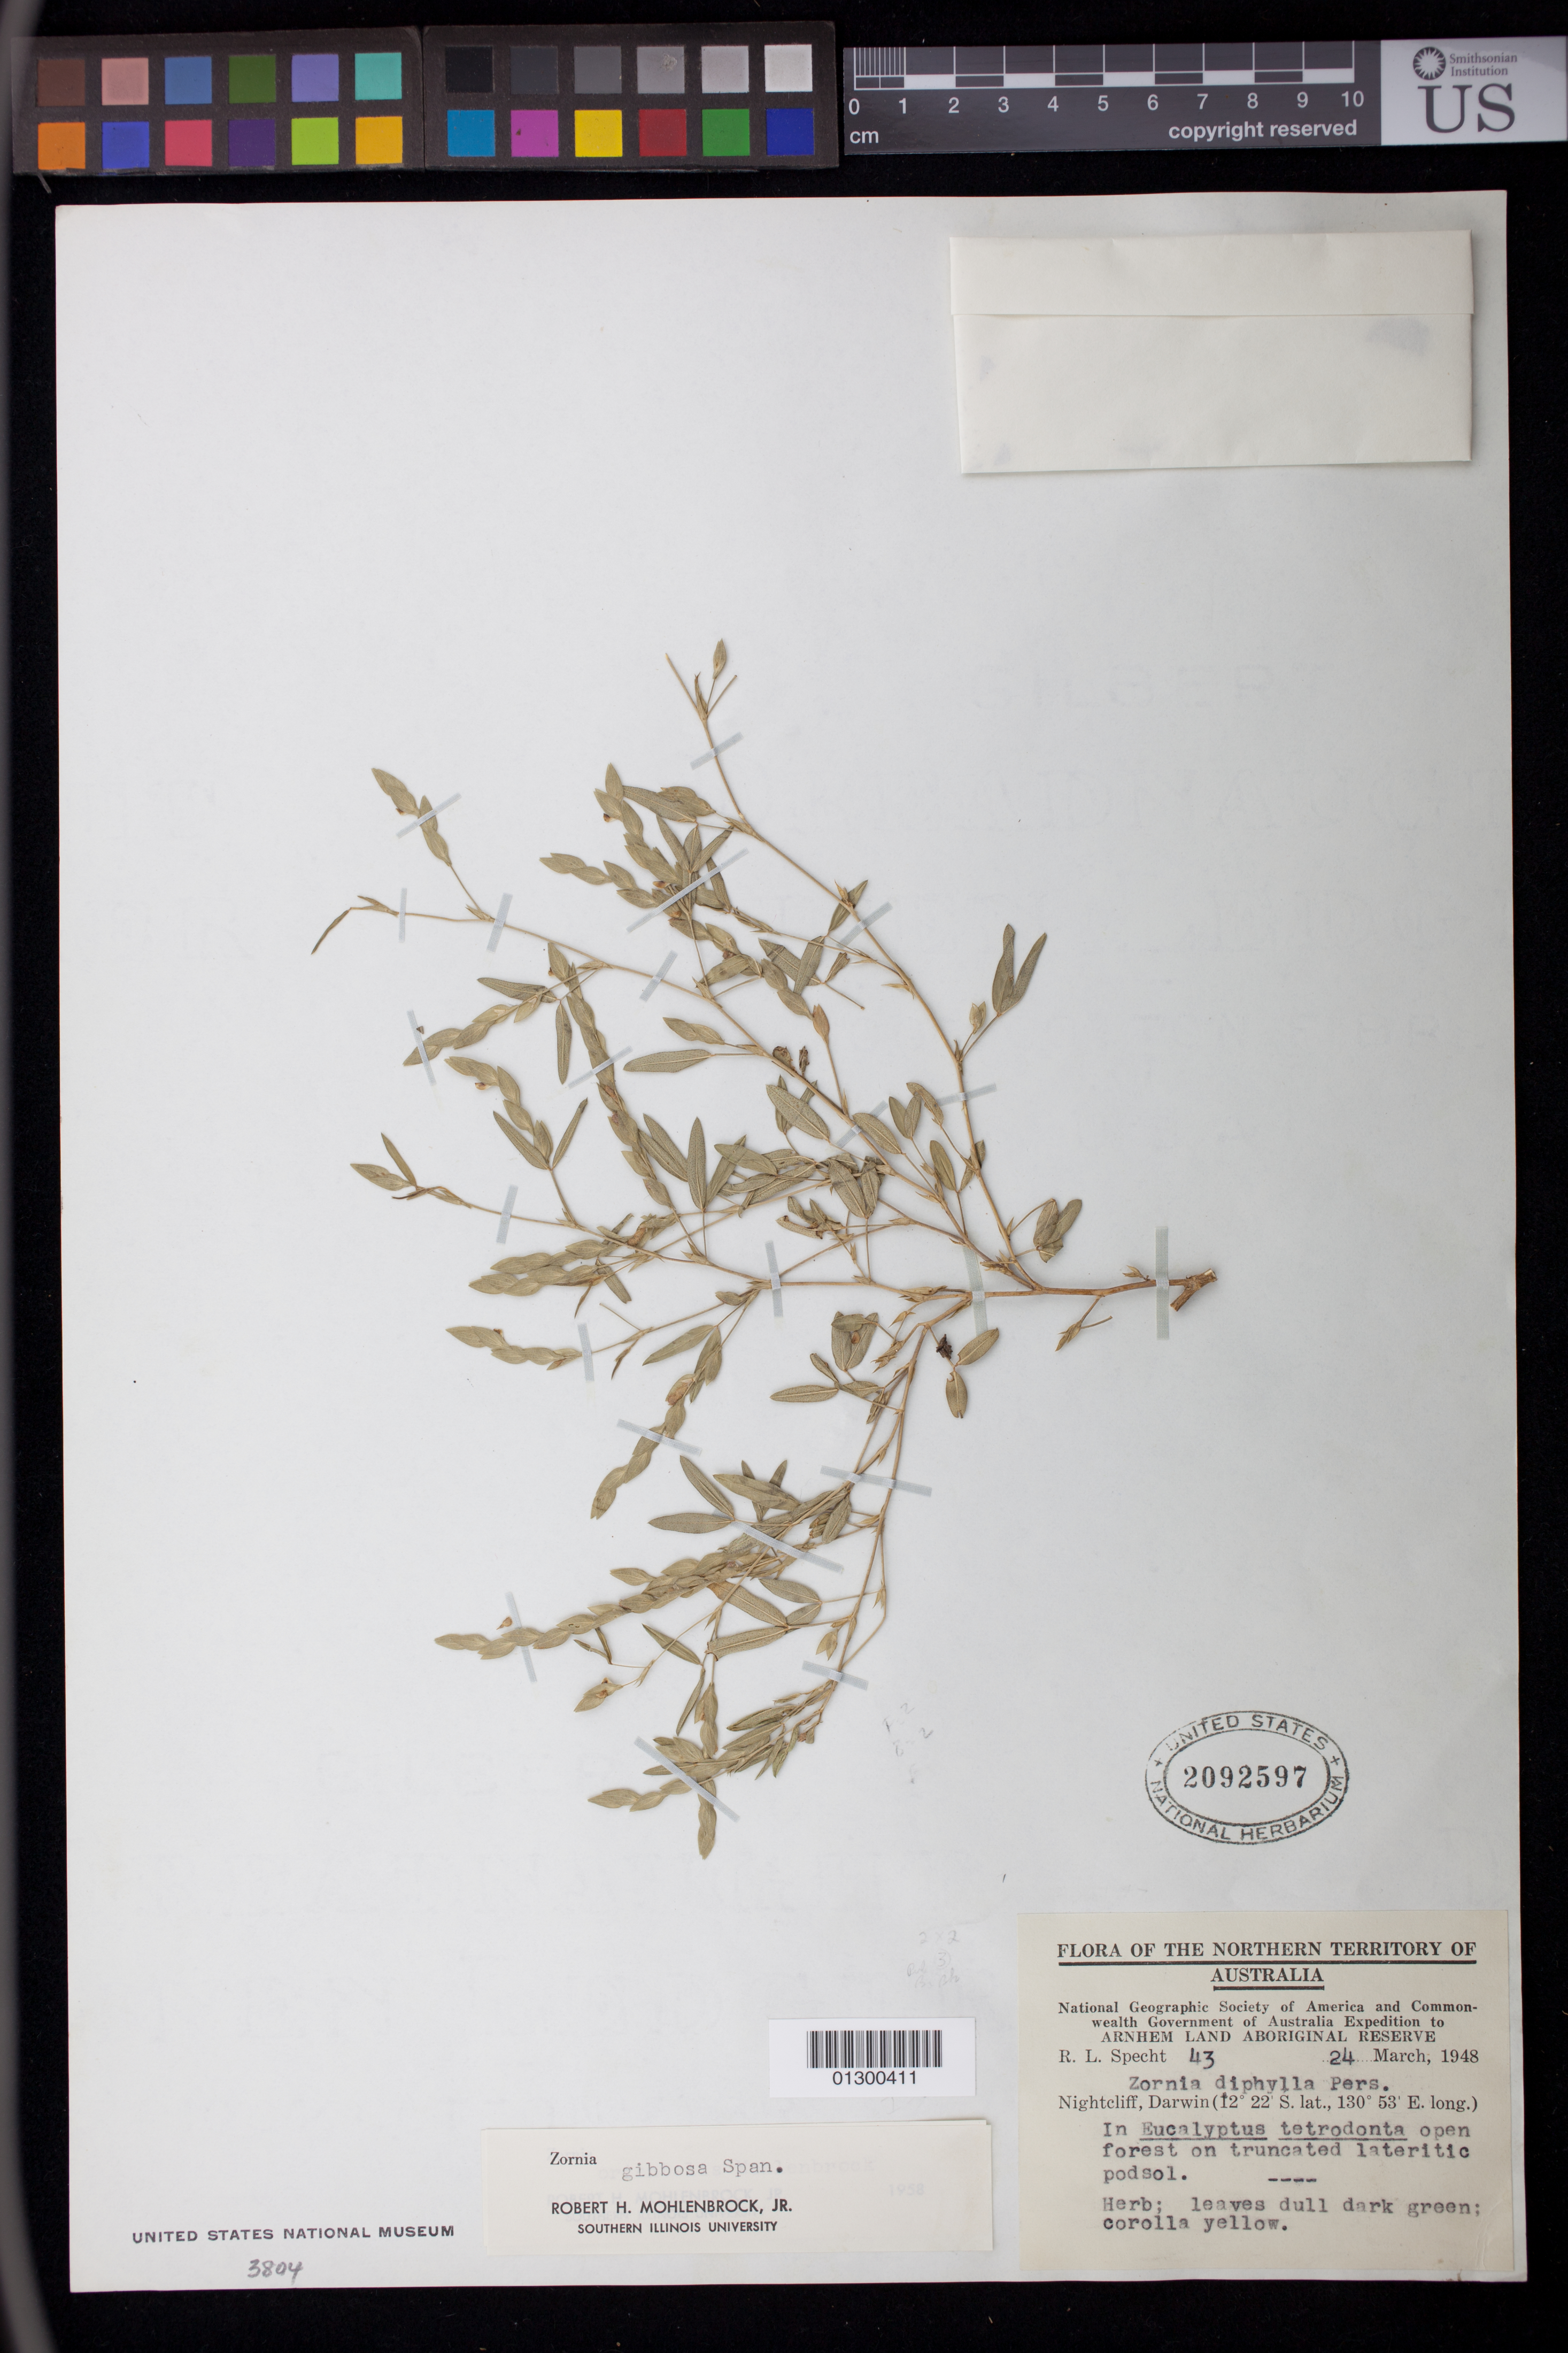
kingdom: Plantae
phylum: Tracheophyta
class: Magnoliopsida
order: Fabales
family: Fabaceae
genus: Zornia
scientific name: Zornia gibbosa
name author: Spanoghe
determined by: Mohlenbrock, Robert H., Jr.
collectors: R. L. Specht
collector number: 43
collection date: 1948-03-24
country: Australia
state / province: Northern Territory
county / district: Darwin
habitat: In Eucalyptus tetrodonta open forest on truncated lateritic podsol.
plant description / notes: Herb; leaves dull dark green; corolla yellow.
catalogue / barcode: US 2092597